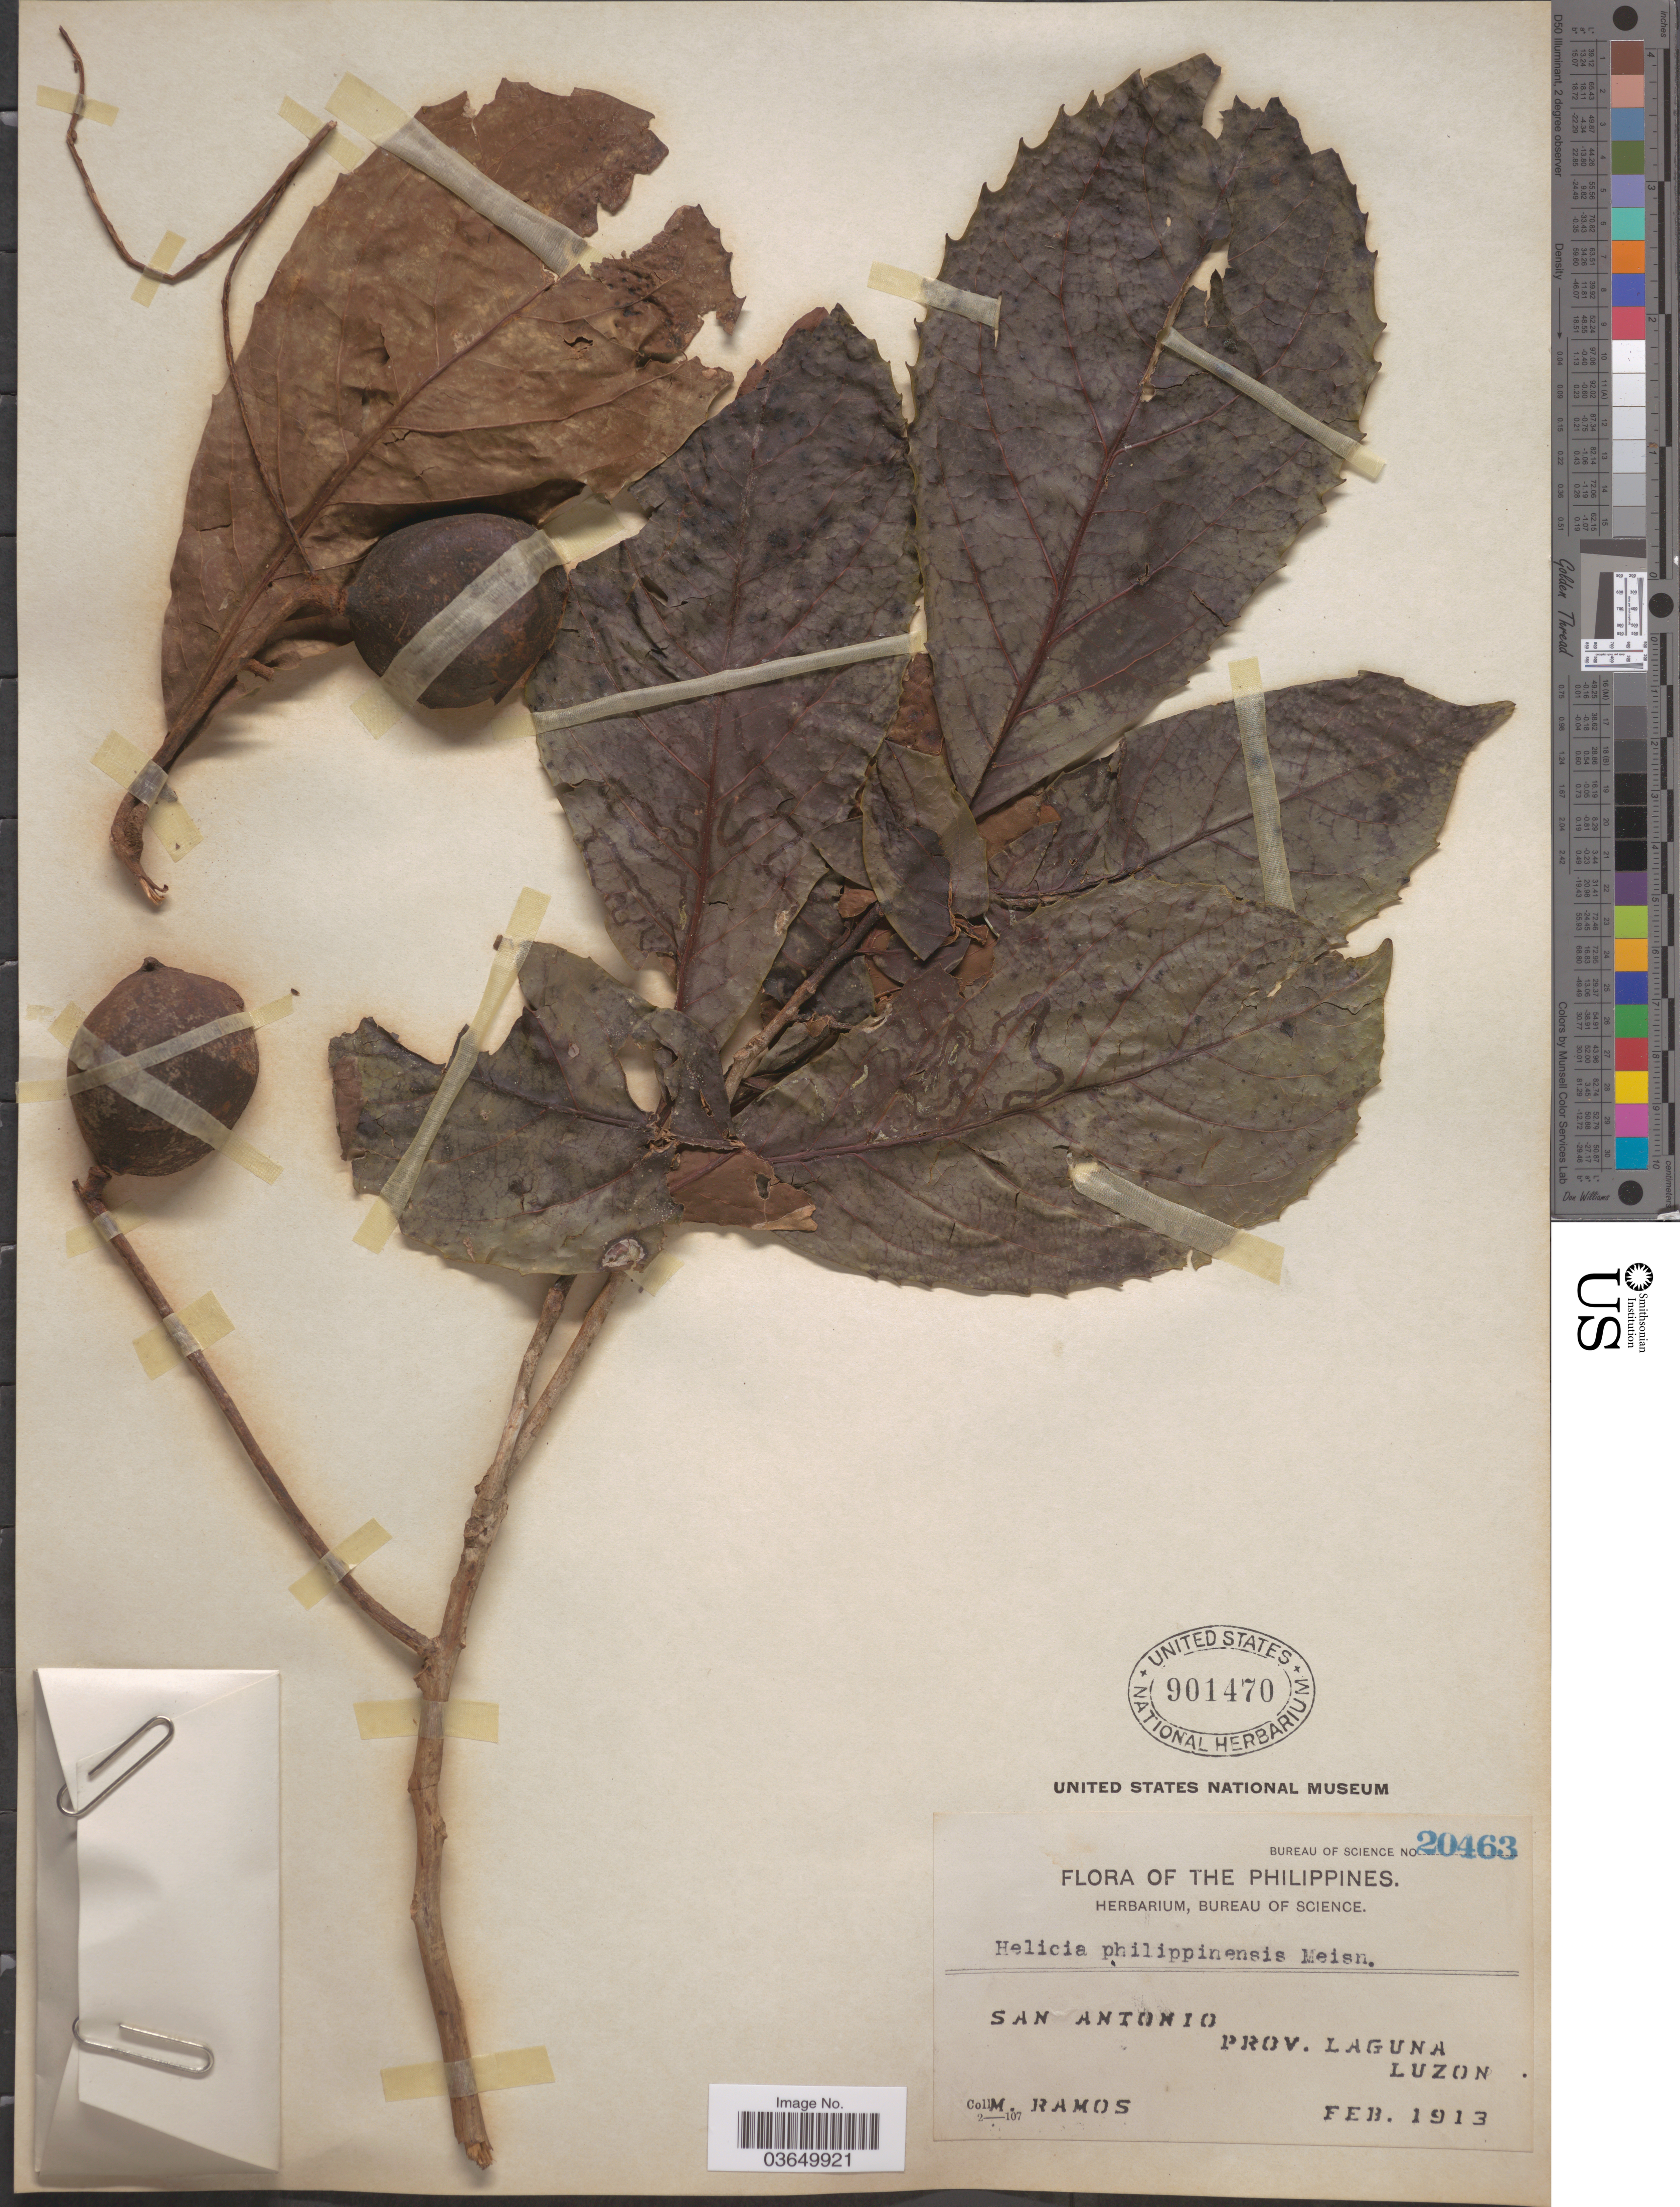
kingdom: Plantae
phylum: Tracheophyta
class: Magnoliopsida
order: Proteales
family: Proteaceae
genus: Helicia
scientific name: Helicia cumingiana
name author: C. Presl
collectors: M. Ramos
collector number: Bureau of Science 20463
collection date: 1913-02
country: Philippines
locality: San Antonio. Prov. Laguna. Luzon.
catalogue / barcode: US 901470